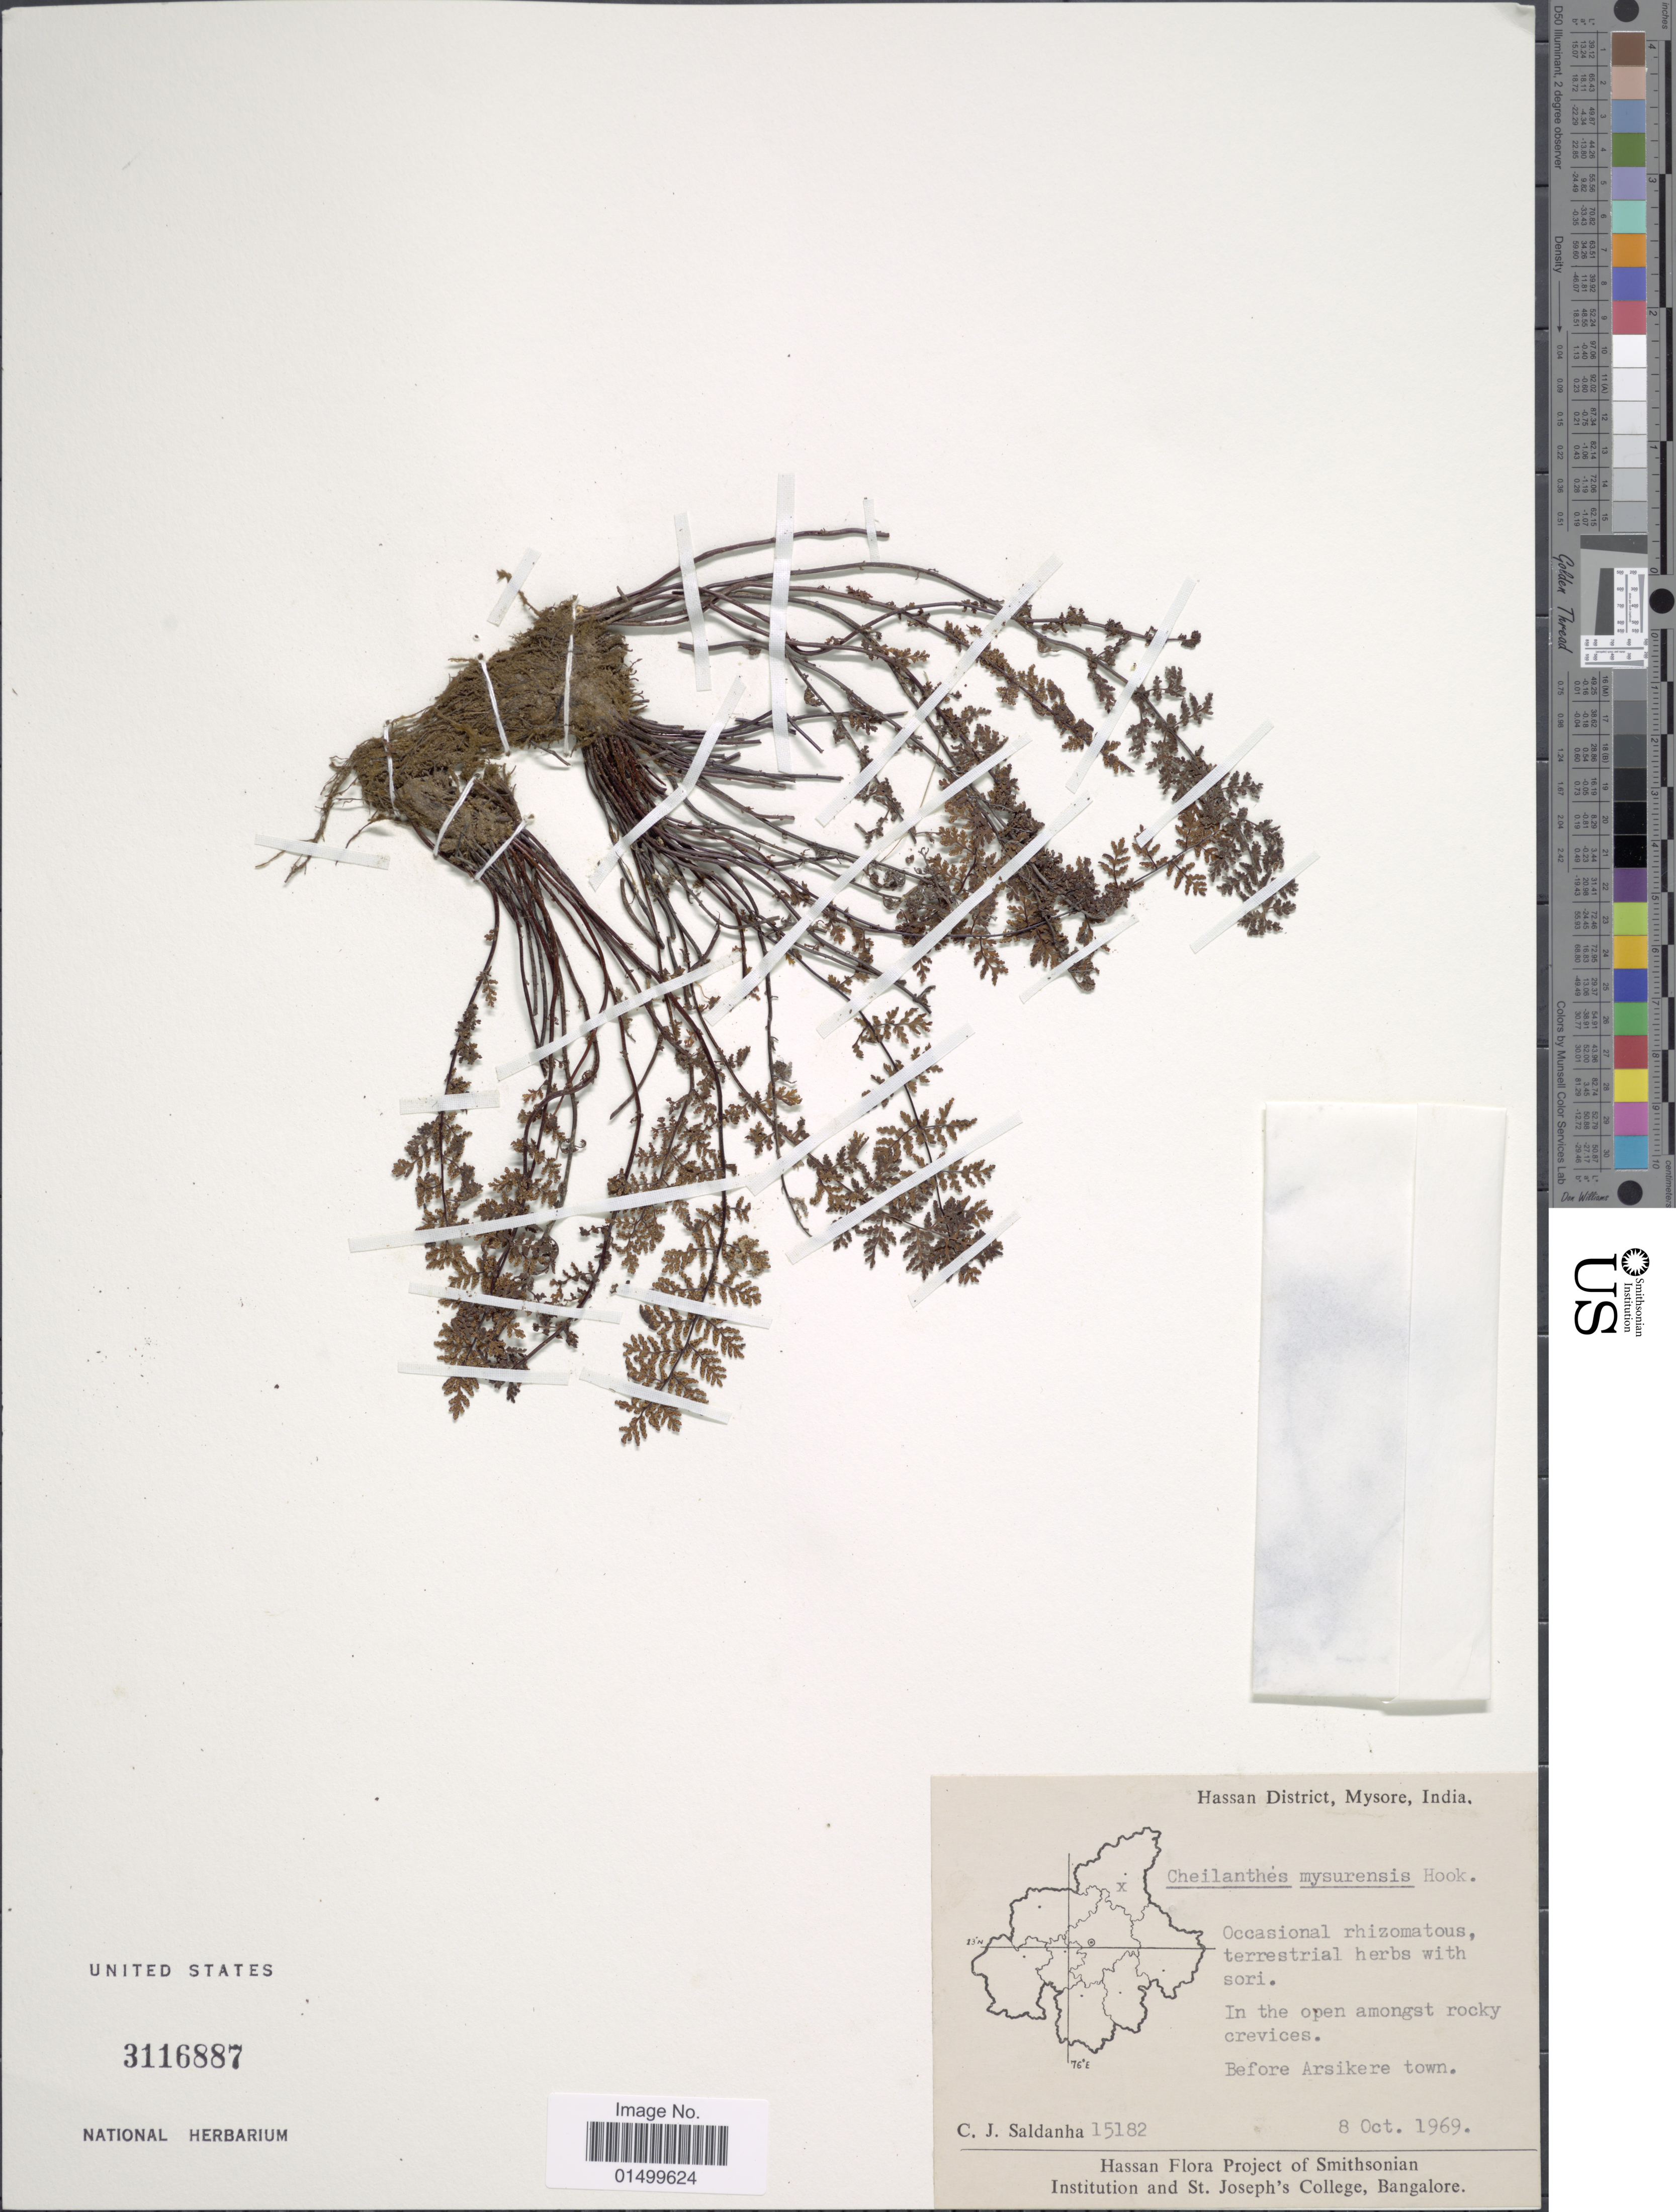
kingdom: Plantae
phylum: Tracheophyta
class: Polypodiopsida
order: Polypodiales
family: Pteridaceae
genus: Cheilanthes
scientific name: Cheilanthes mysurensis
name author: Wall. ex Hook.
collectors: C. Saldanha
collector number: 15182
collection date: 1969-10-08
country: India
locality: Hassan District, Mysore, India. before Arsikere town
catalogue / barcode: US 3116887